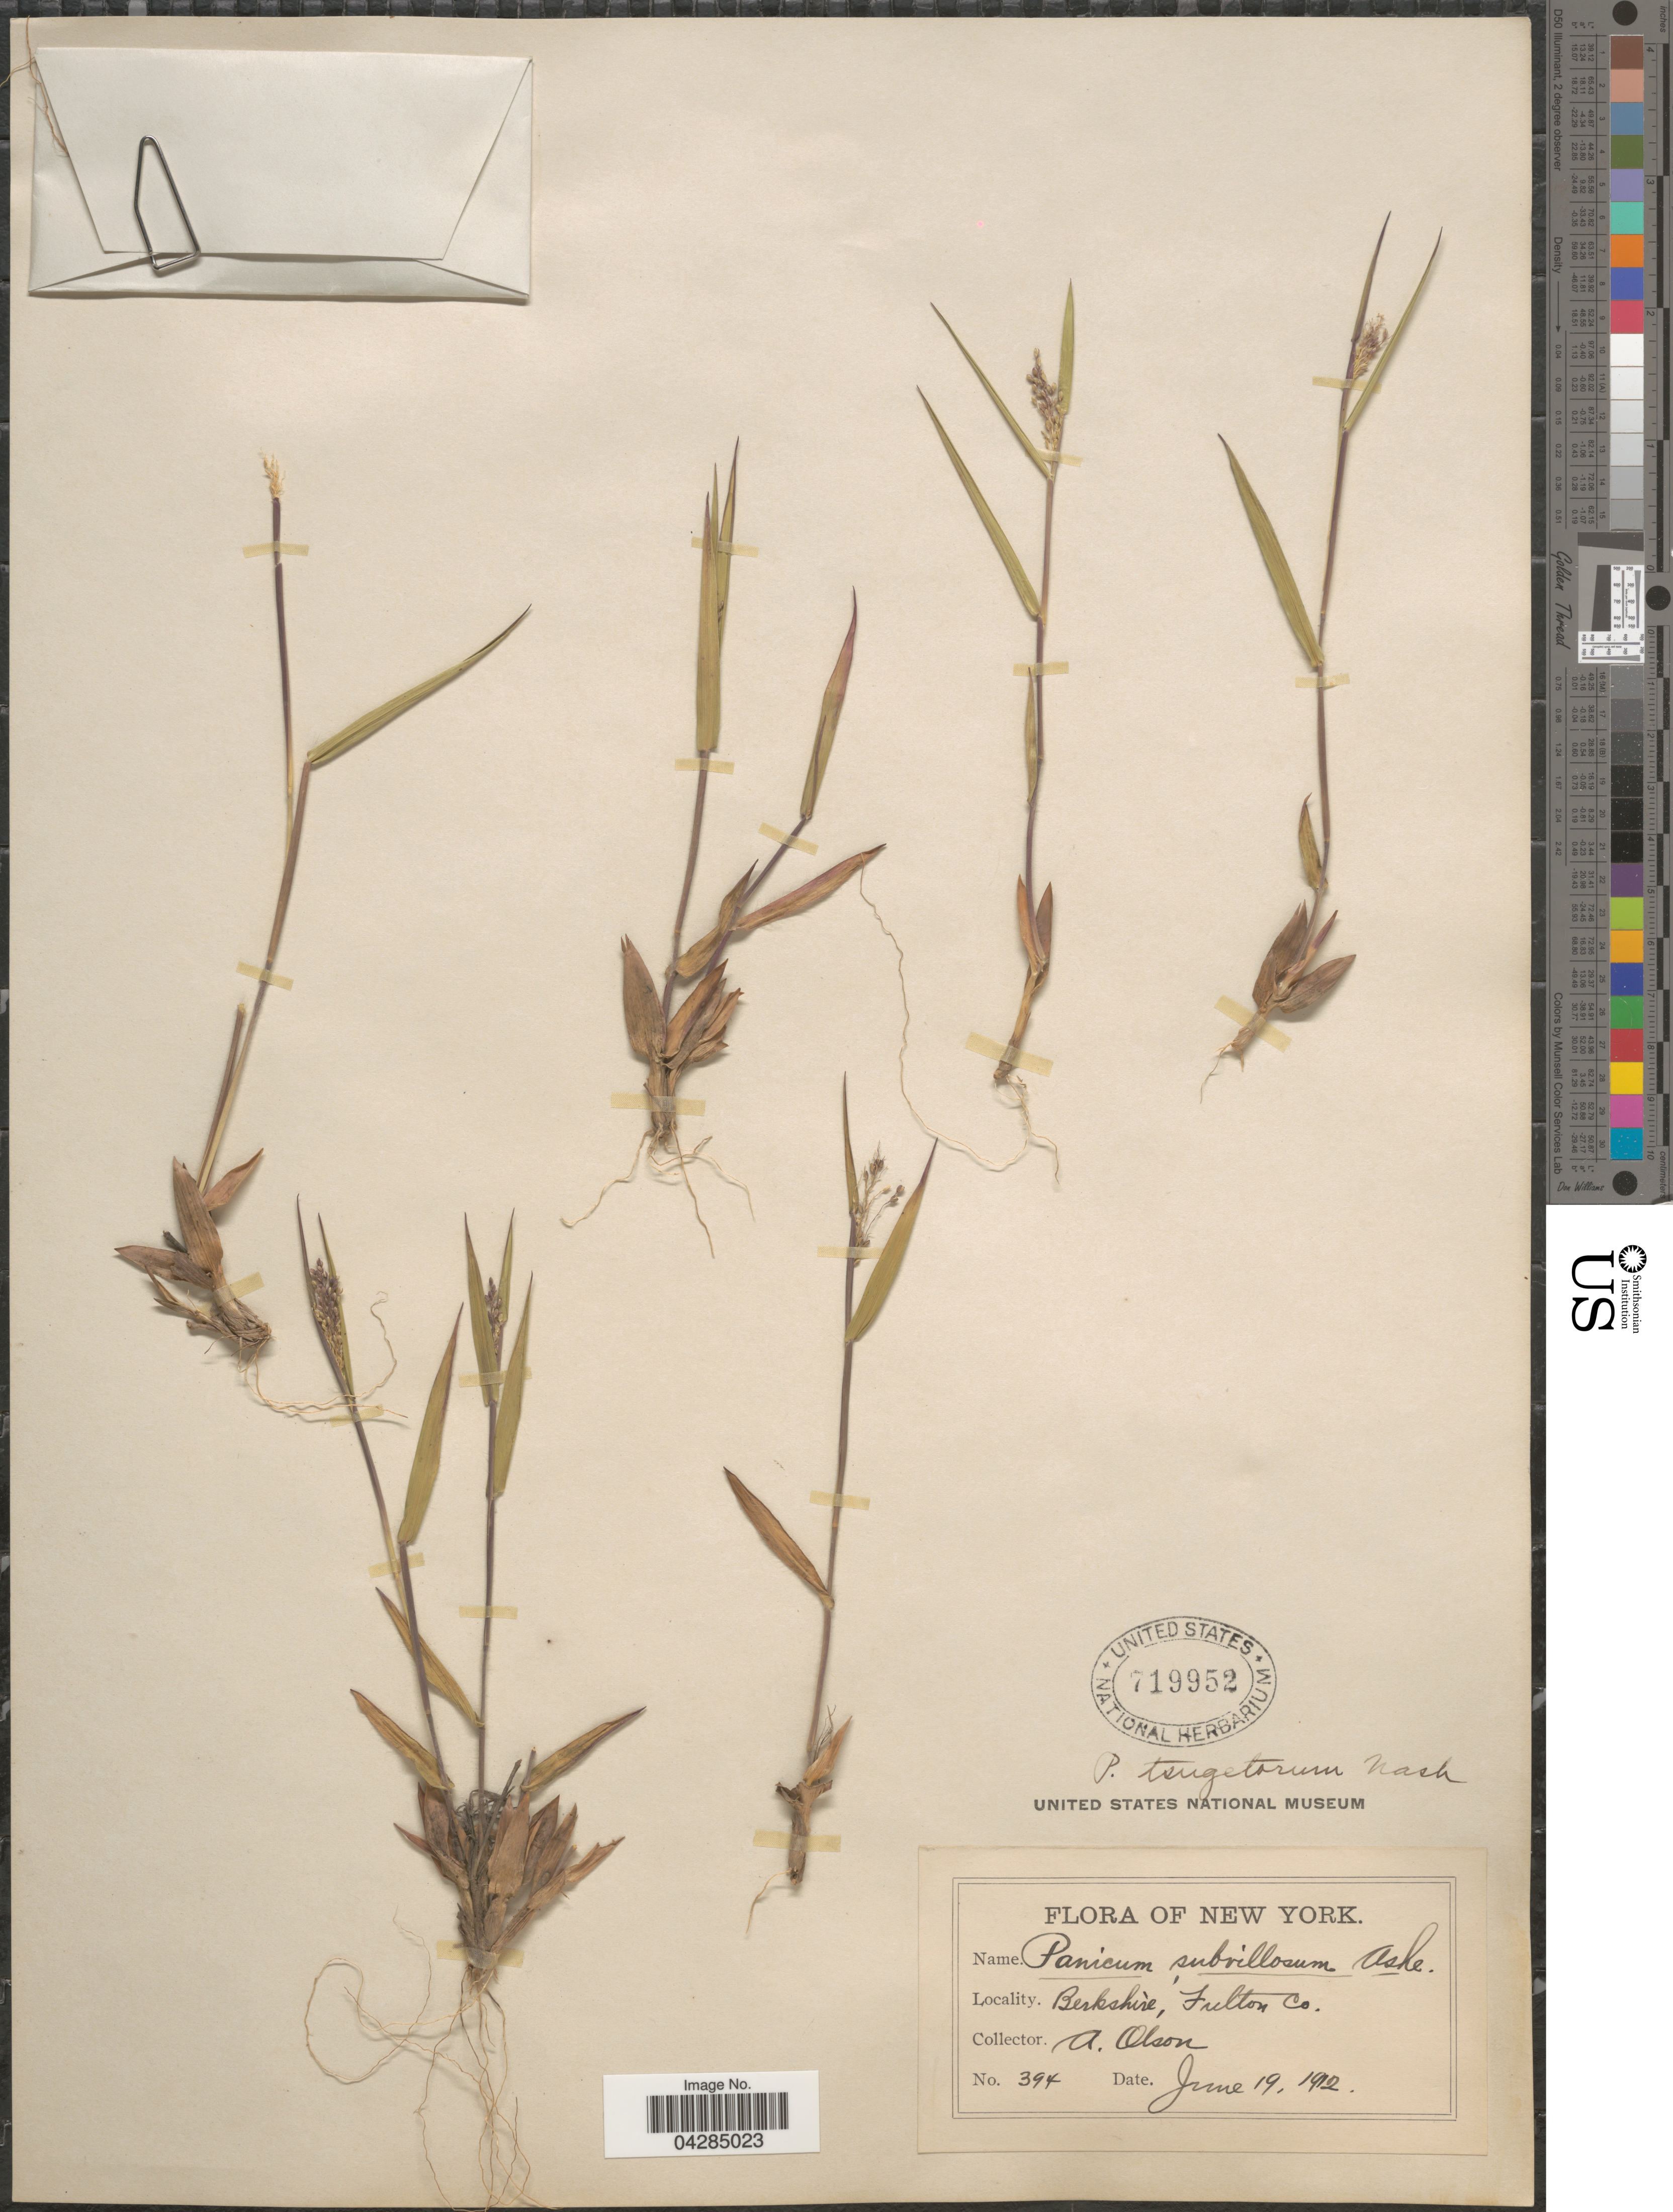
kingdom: Plantae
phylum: Tracheophyta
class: Liliopsida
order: Poales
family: Poaceae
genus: Dichanthelium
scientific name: Dichanthelium portoricense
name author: (Desv. ex Ham.) B.F. Hansen & Wunderlin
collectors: A. Olson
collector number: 394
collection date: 1912-06-19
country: United States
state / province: New York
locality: Berkshire, Fulton Co.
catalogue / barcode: US 719952